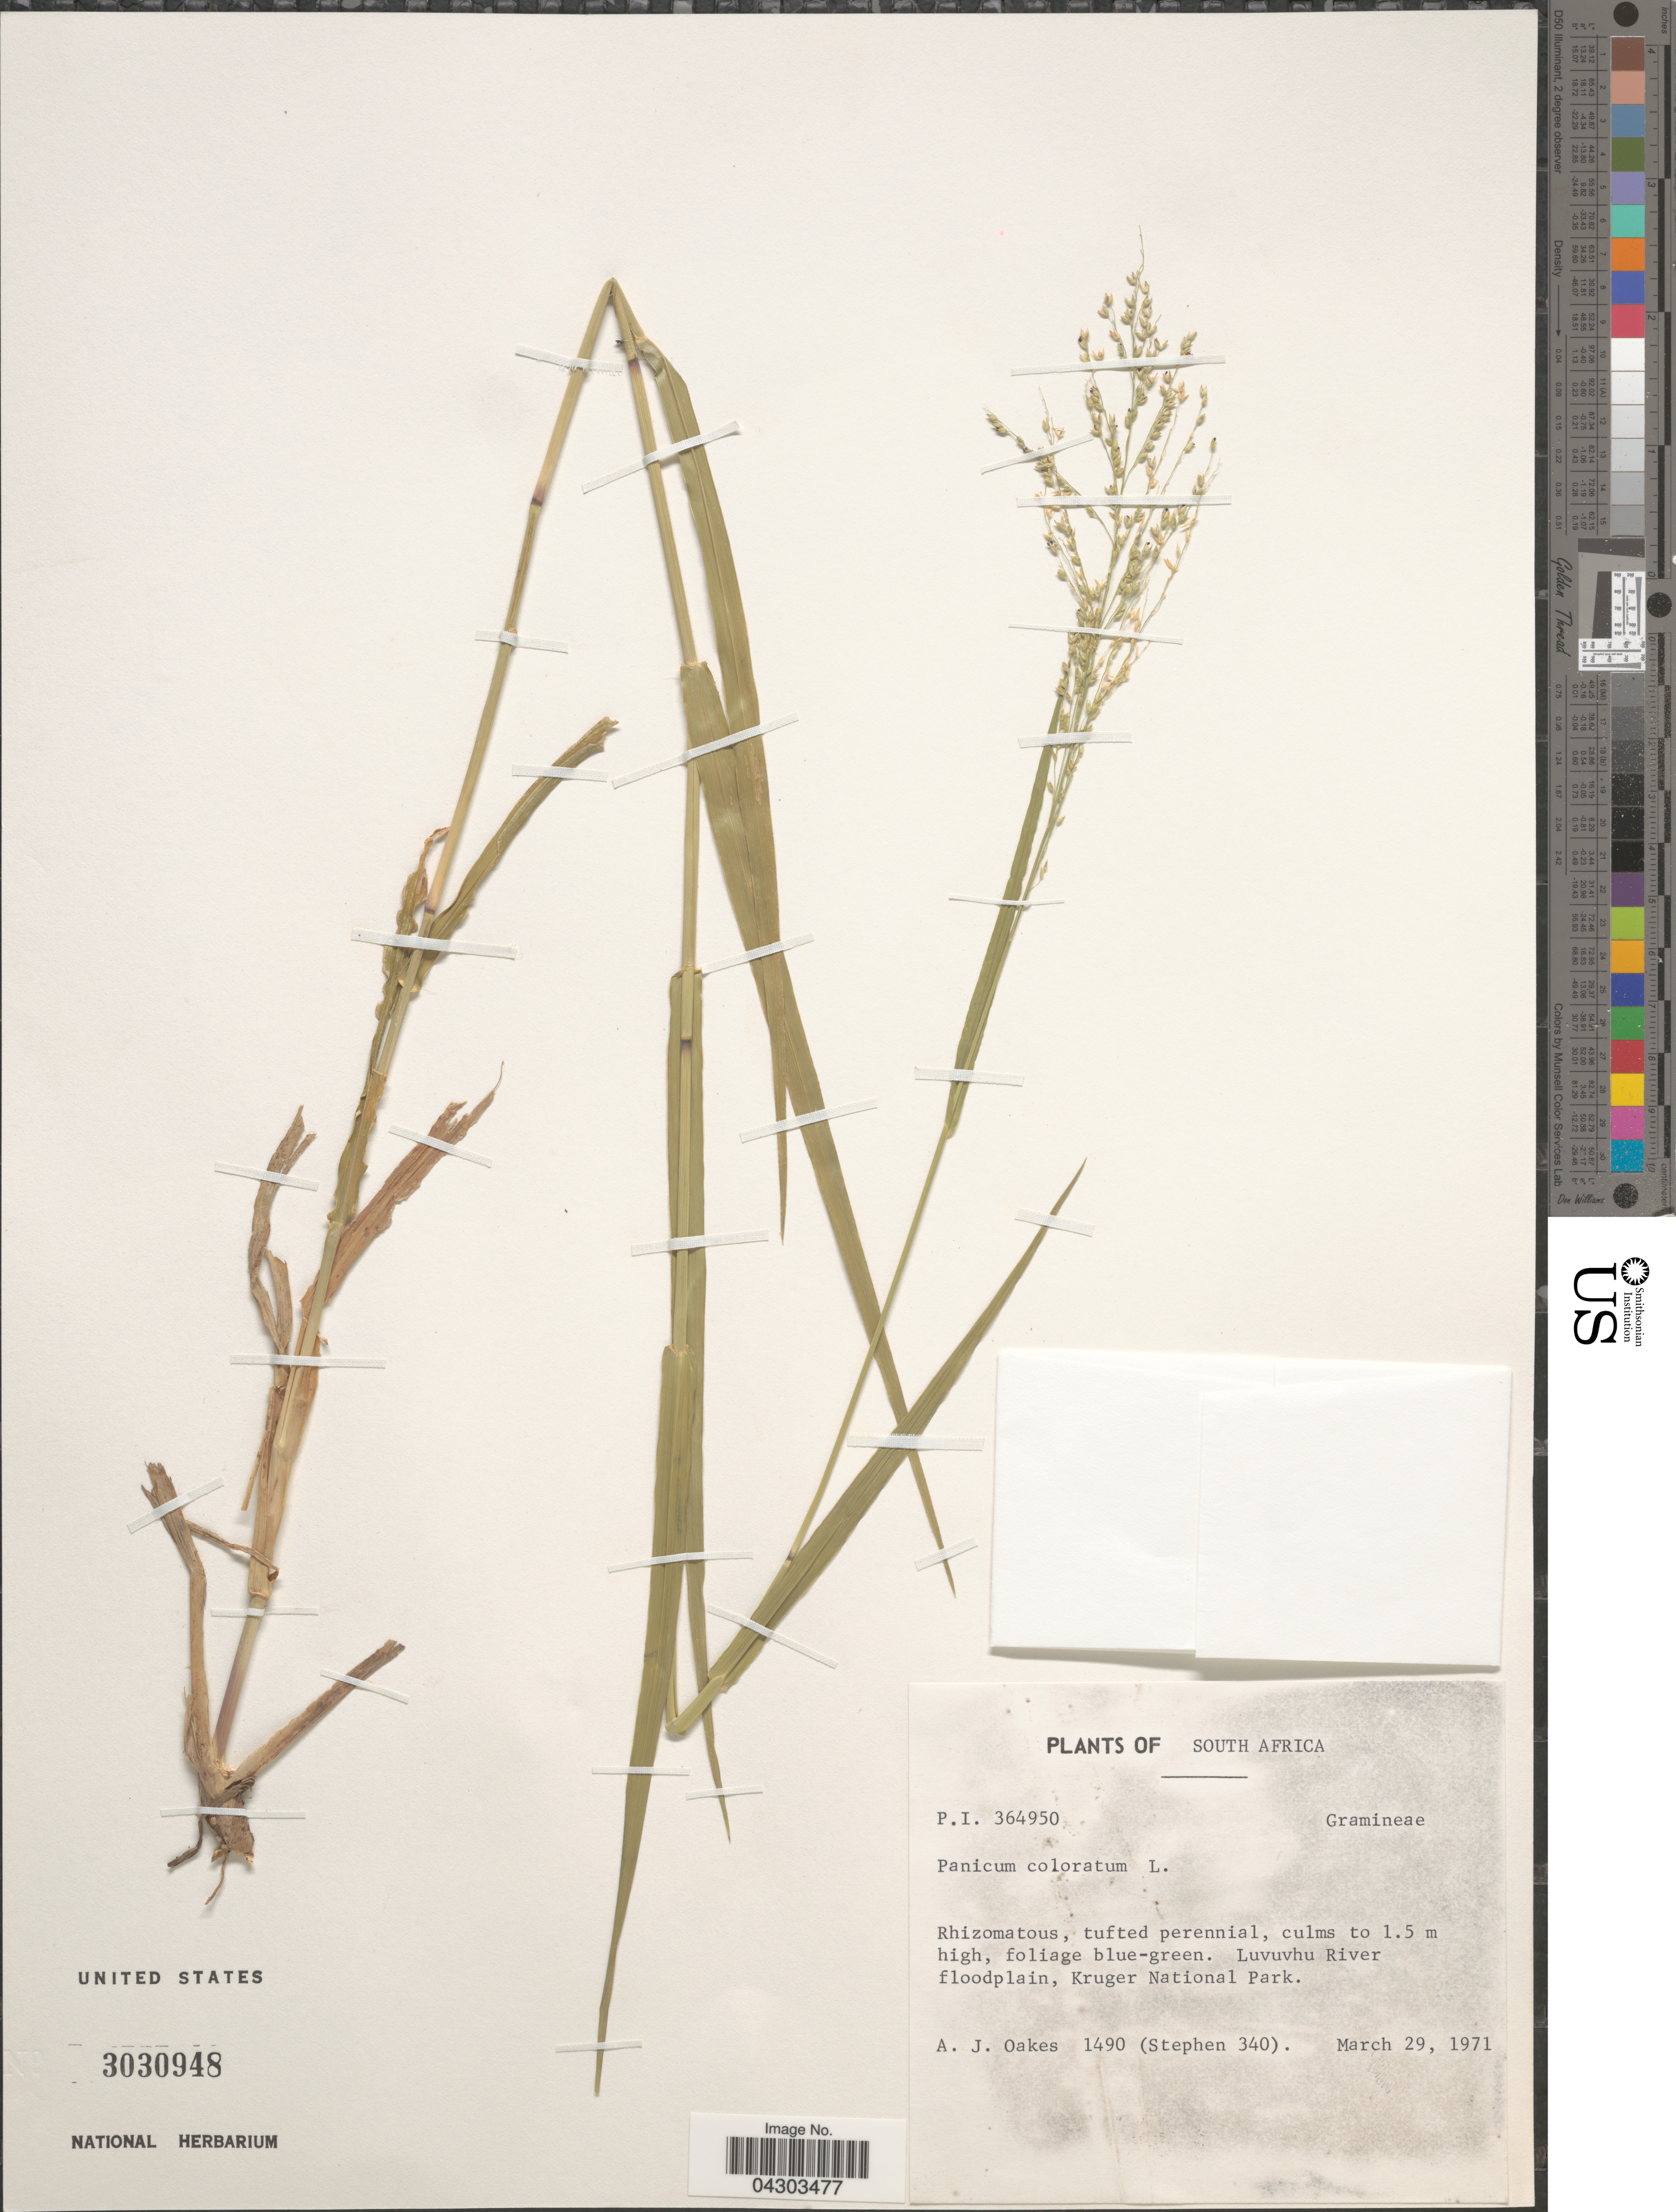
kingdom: Plantae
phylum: Tracheophyta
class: Liliopsida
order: Poales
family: Poaceae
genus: Panicum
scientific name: Panicum coloratum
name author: L.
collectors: A. Oakes & Stephen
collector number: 1490/340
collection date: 1971-03-29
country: South Africa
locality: Luvuvhu River floodplain, Kruger National Park.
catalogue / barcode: US 3030948